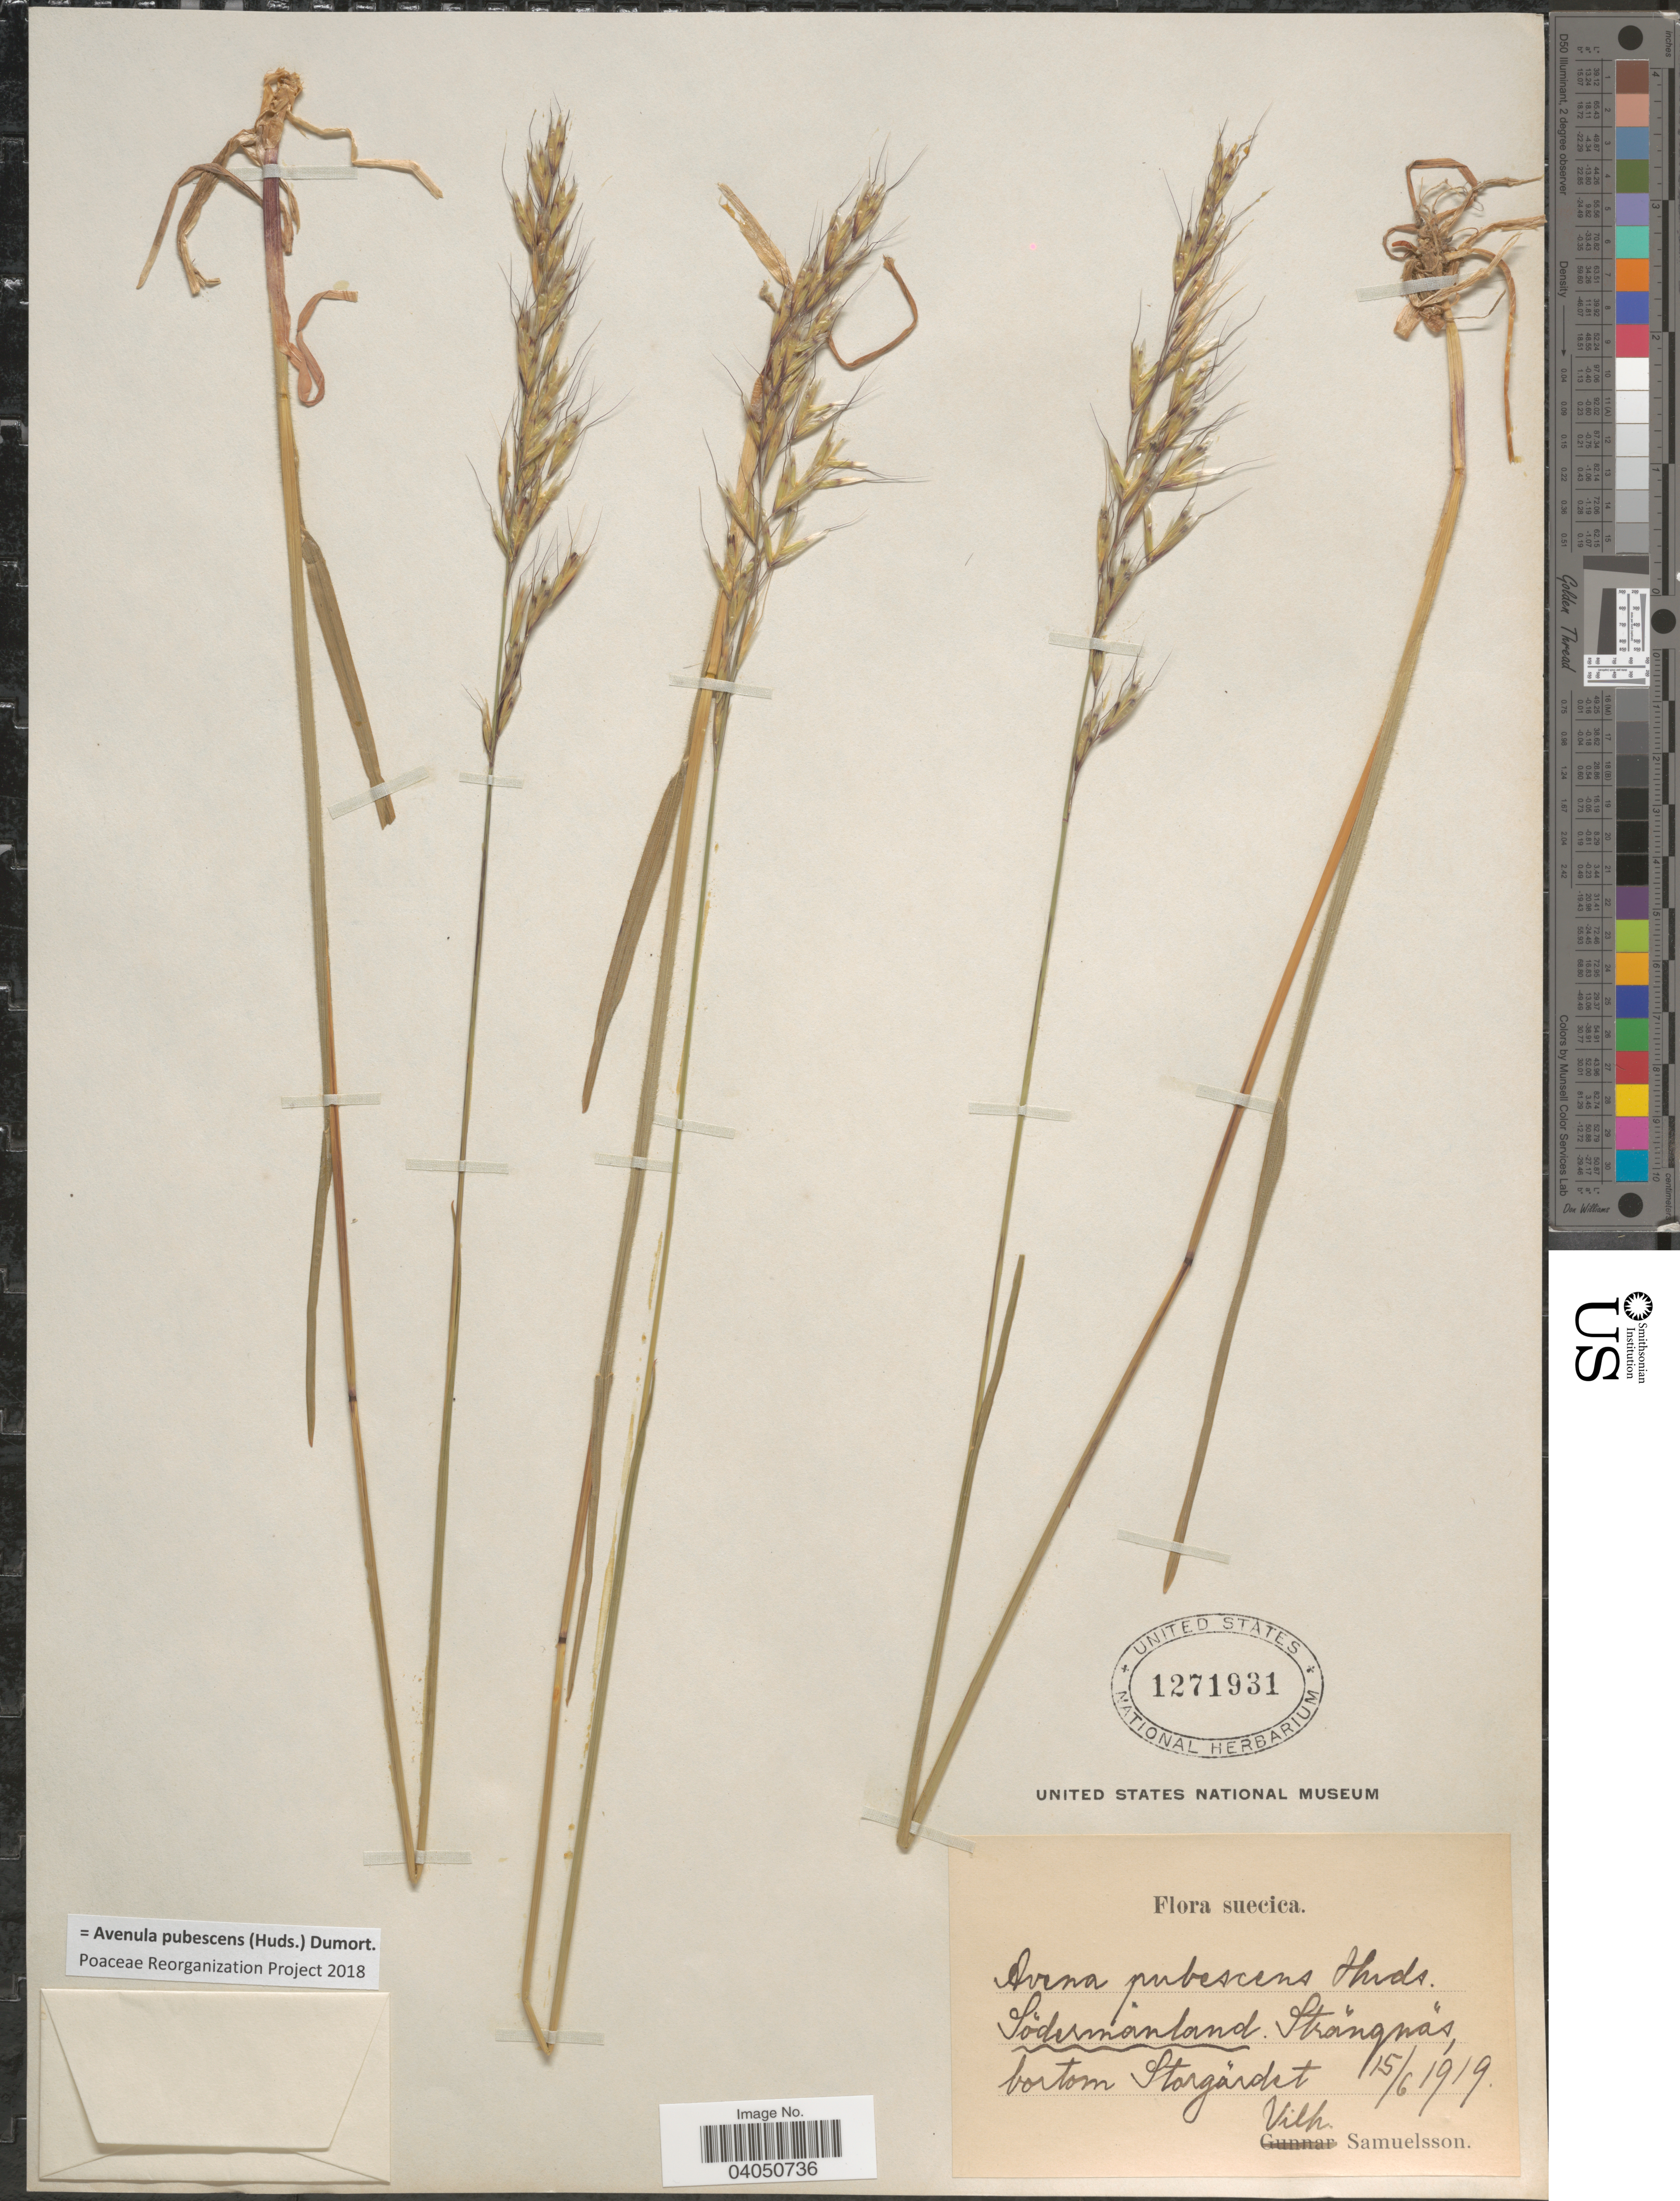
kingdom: Plantae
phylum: Tracheophyta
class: Liliopsida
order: Poales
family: Poaceae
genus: Avenula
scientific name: Avenula pubescens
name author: (Huds.) Dumort.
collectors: V. Samuelsson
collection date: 1919-06-15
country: Sweden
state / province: Sodermanland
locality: Suecica. Södermanland. Strängnäs, bortom Stargärdet.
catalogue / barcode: US 1271931